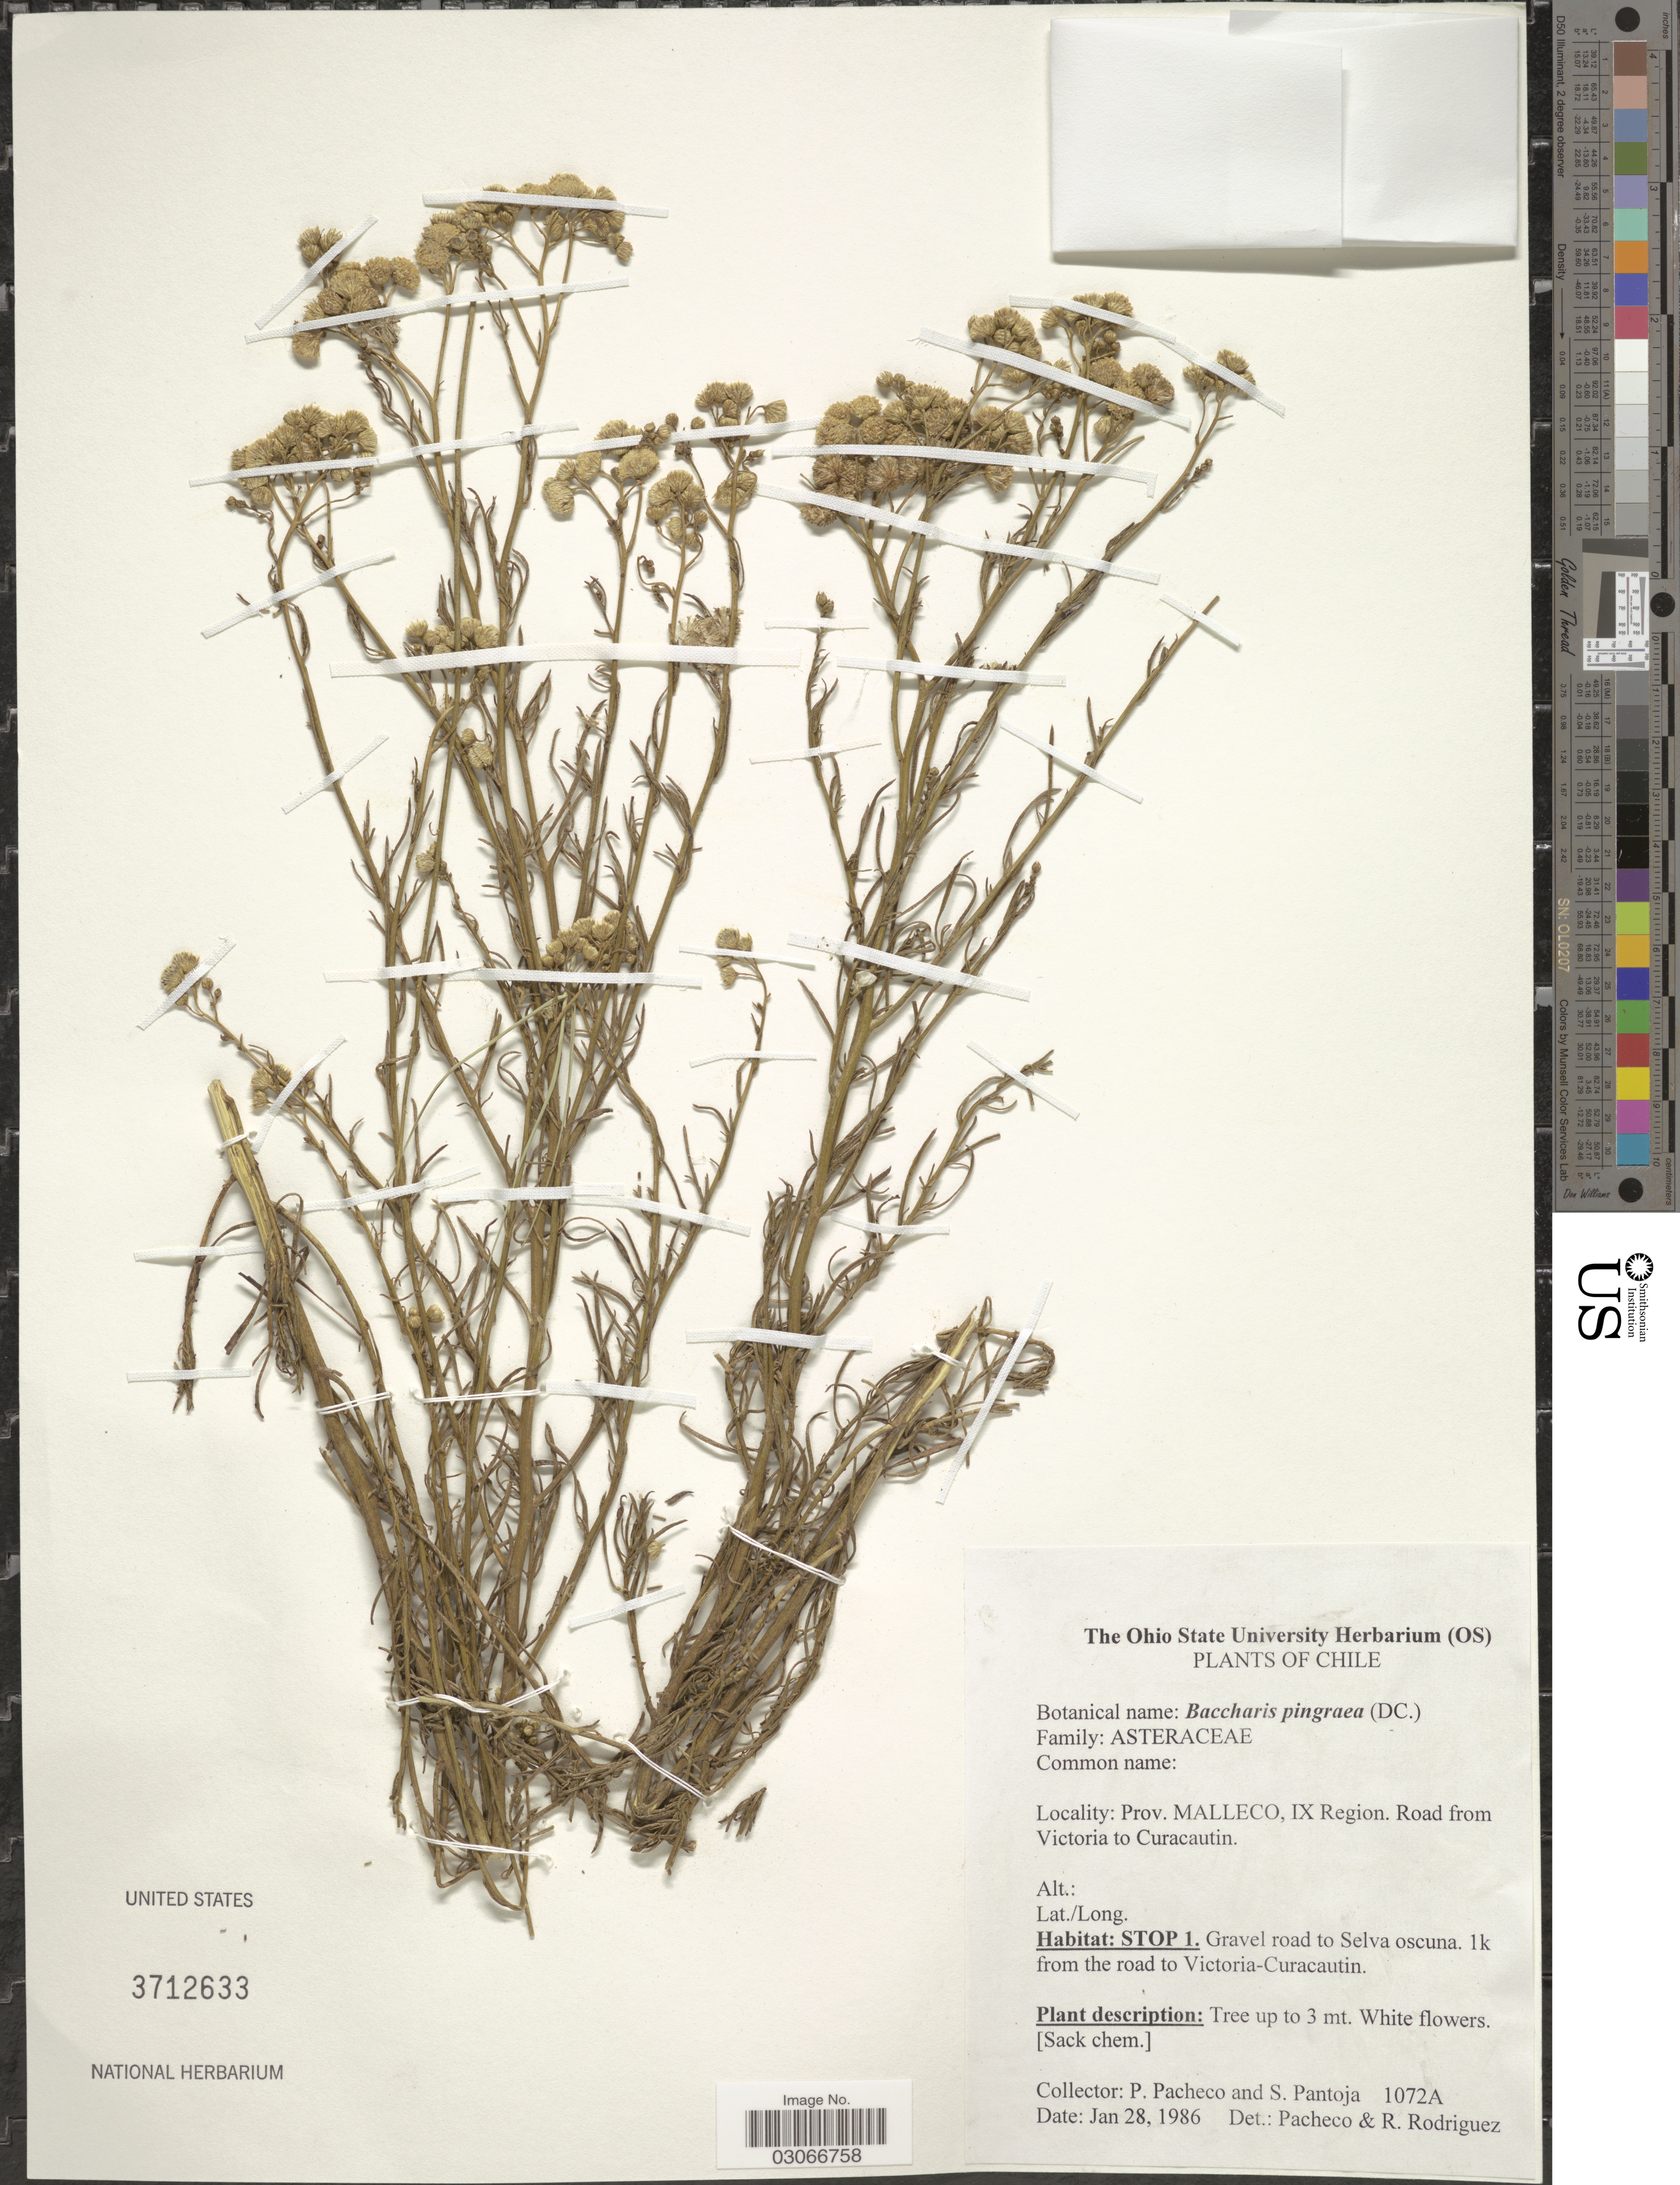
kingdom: Plantae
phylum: Tracheophyta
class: Magnoliopsida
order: Asterales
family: Asteraceae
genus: Baccharis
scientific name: Baccharis pingraea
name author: DC.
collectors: P. Pacheco & S. PANTOJA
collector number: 1072A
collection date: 1986-01-28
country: Chile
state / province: Araucanía (IX)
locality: Prov. Malleco, IX Region. Road from Victoria to Curacautin. Stop 1. Gravel road to Selva oscuna. 1k from the road to Victoria-Curacautin.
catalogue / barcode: US 3712633